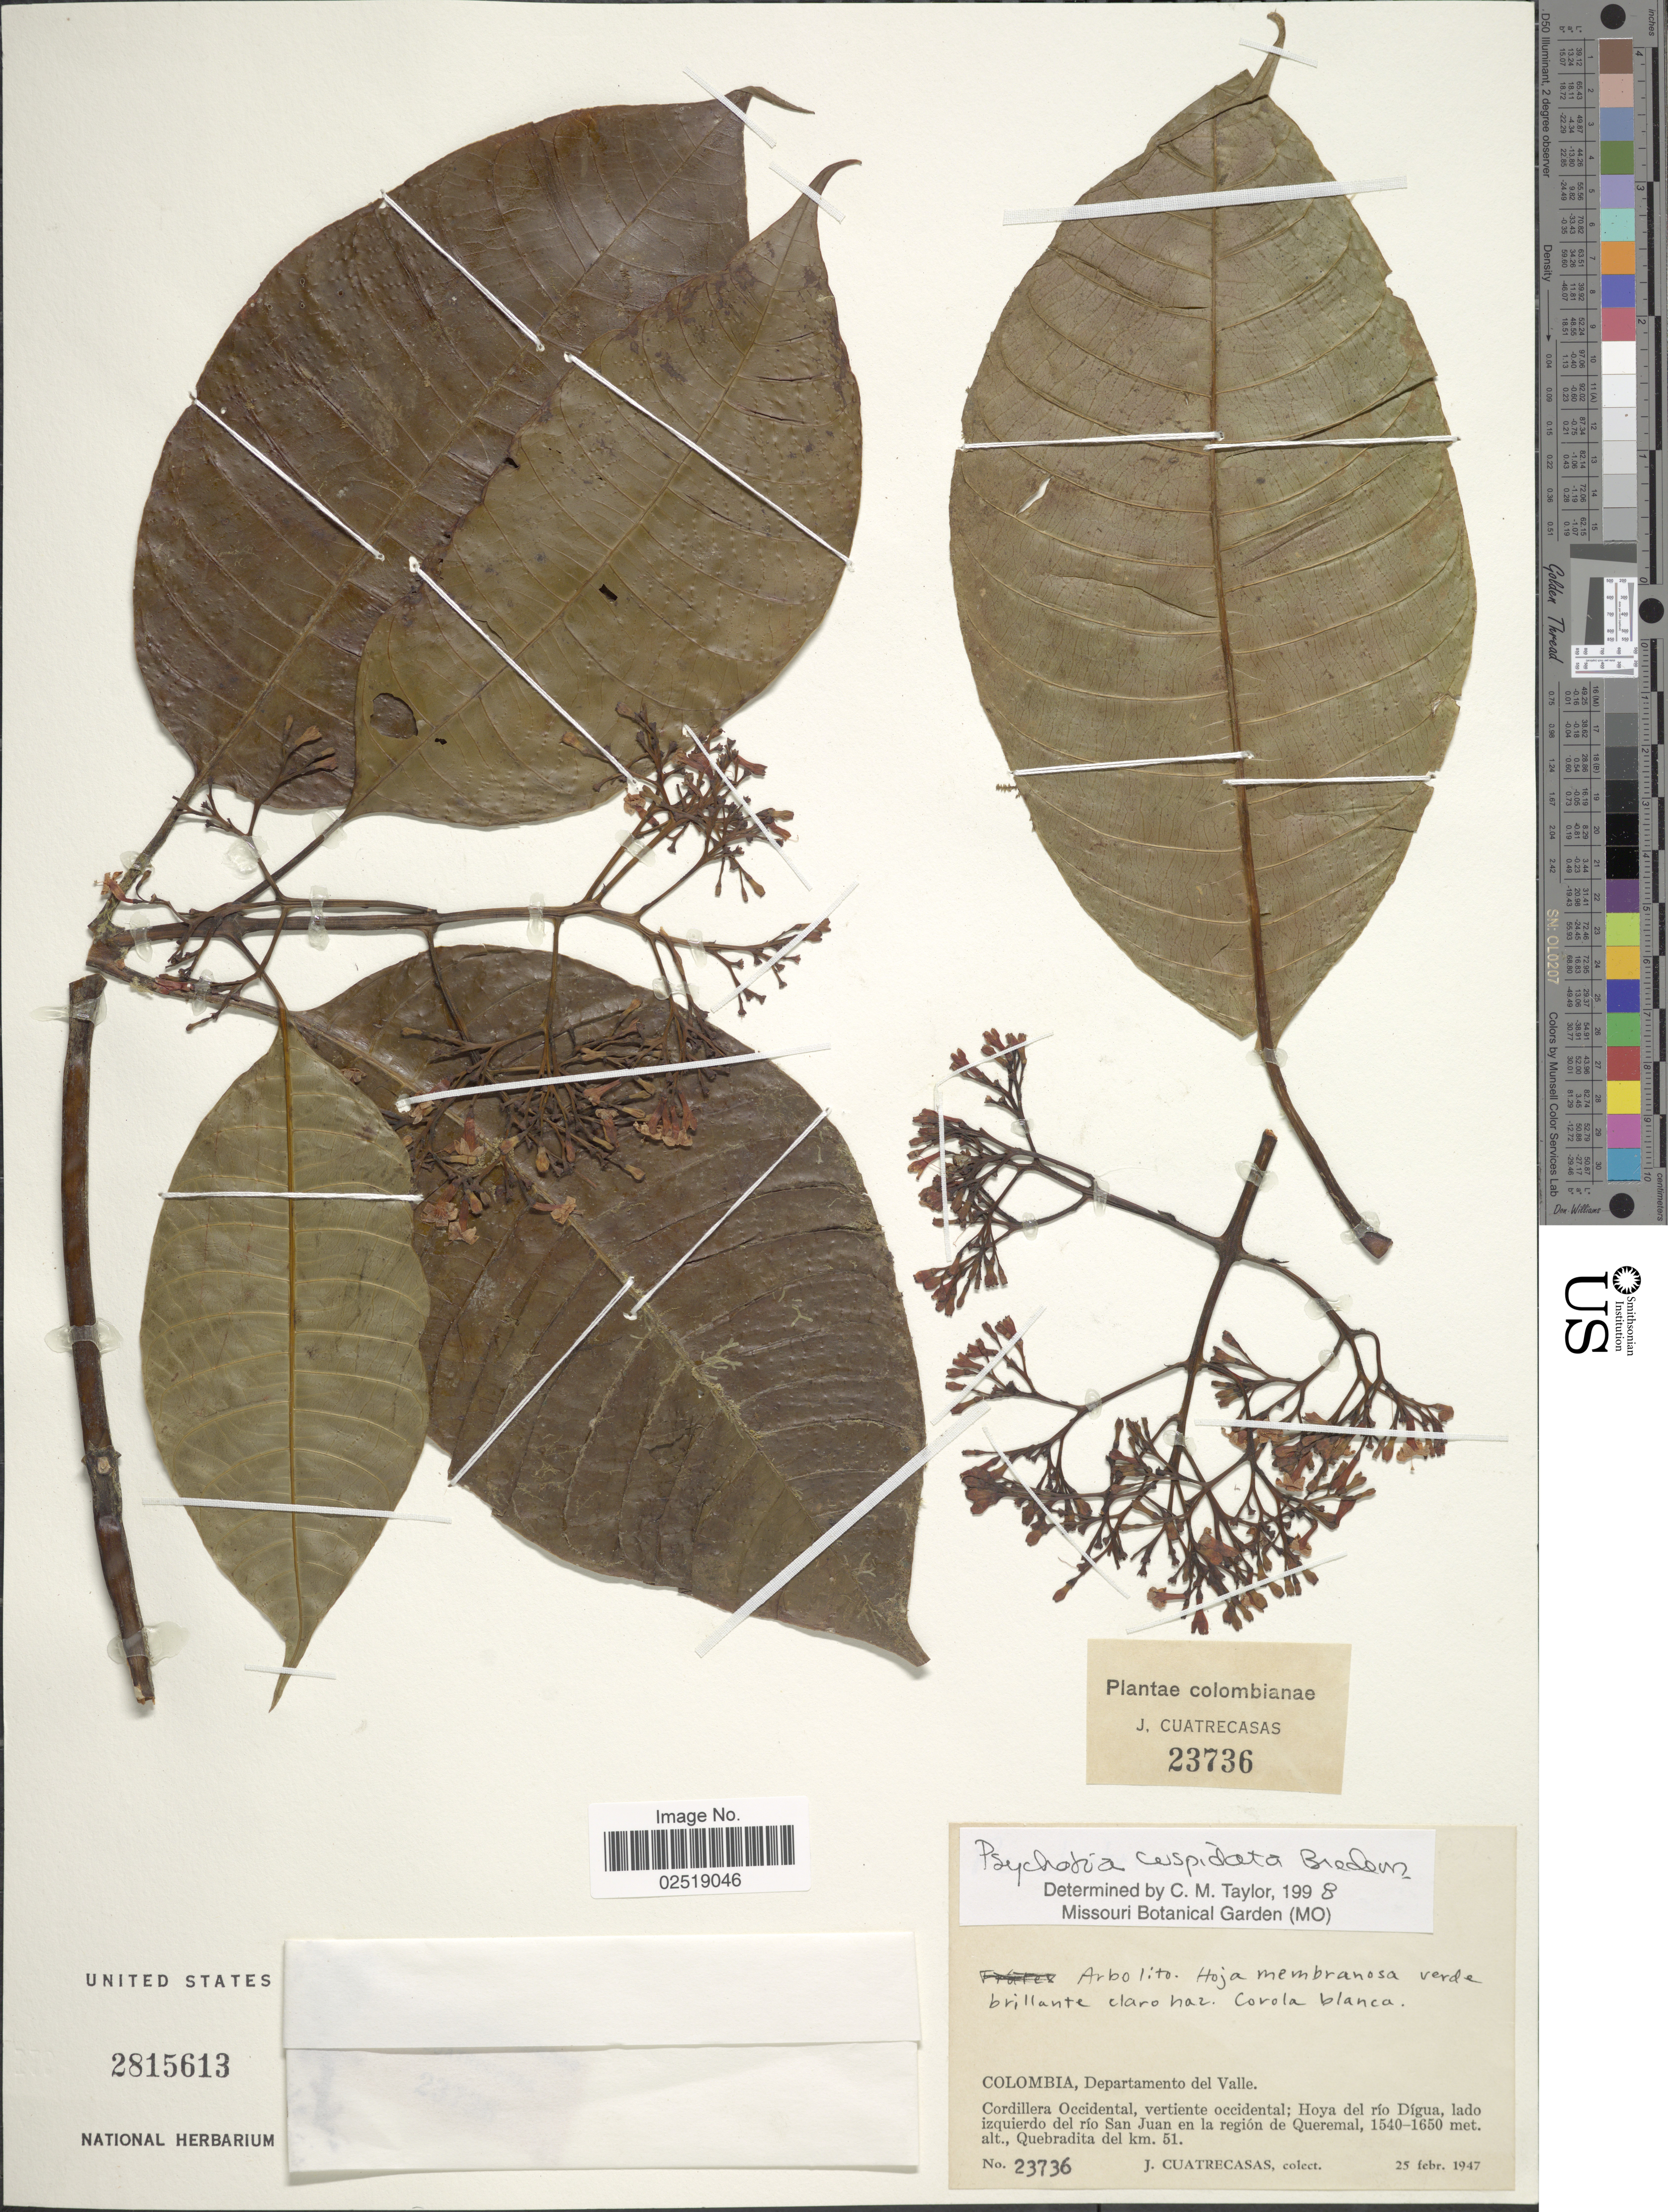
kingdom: Plantae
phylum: Tracheophyta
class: Magnoliopsida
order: Gentianales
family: Rubiaceae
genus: Psychotria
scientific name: Psychotria cuspidata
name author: Bredem. ex Schult.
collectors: J. Cuatrecasas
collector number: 23736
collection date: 1947-02-25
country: Colombia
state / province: Valle del Cauca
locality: Departamento del Valle. Cordillera Occidental, vertiente occidental; Hoya del rio Digua, lado izquierdo del rio San Juan en la region de Queremal, Quebradita del km. 51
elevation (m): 1540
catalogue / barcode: US 2815613